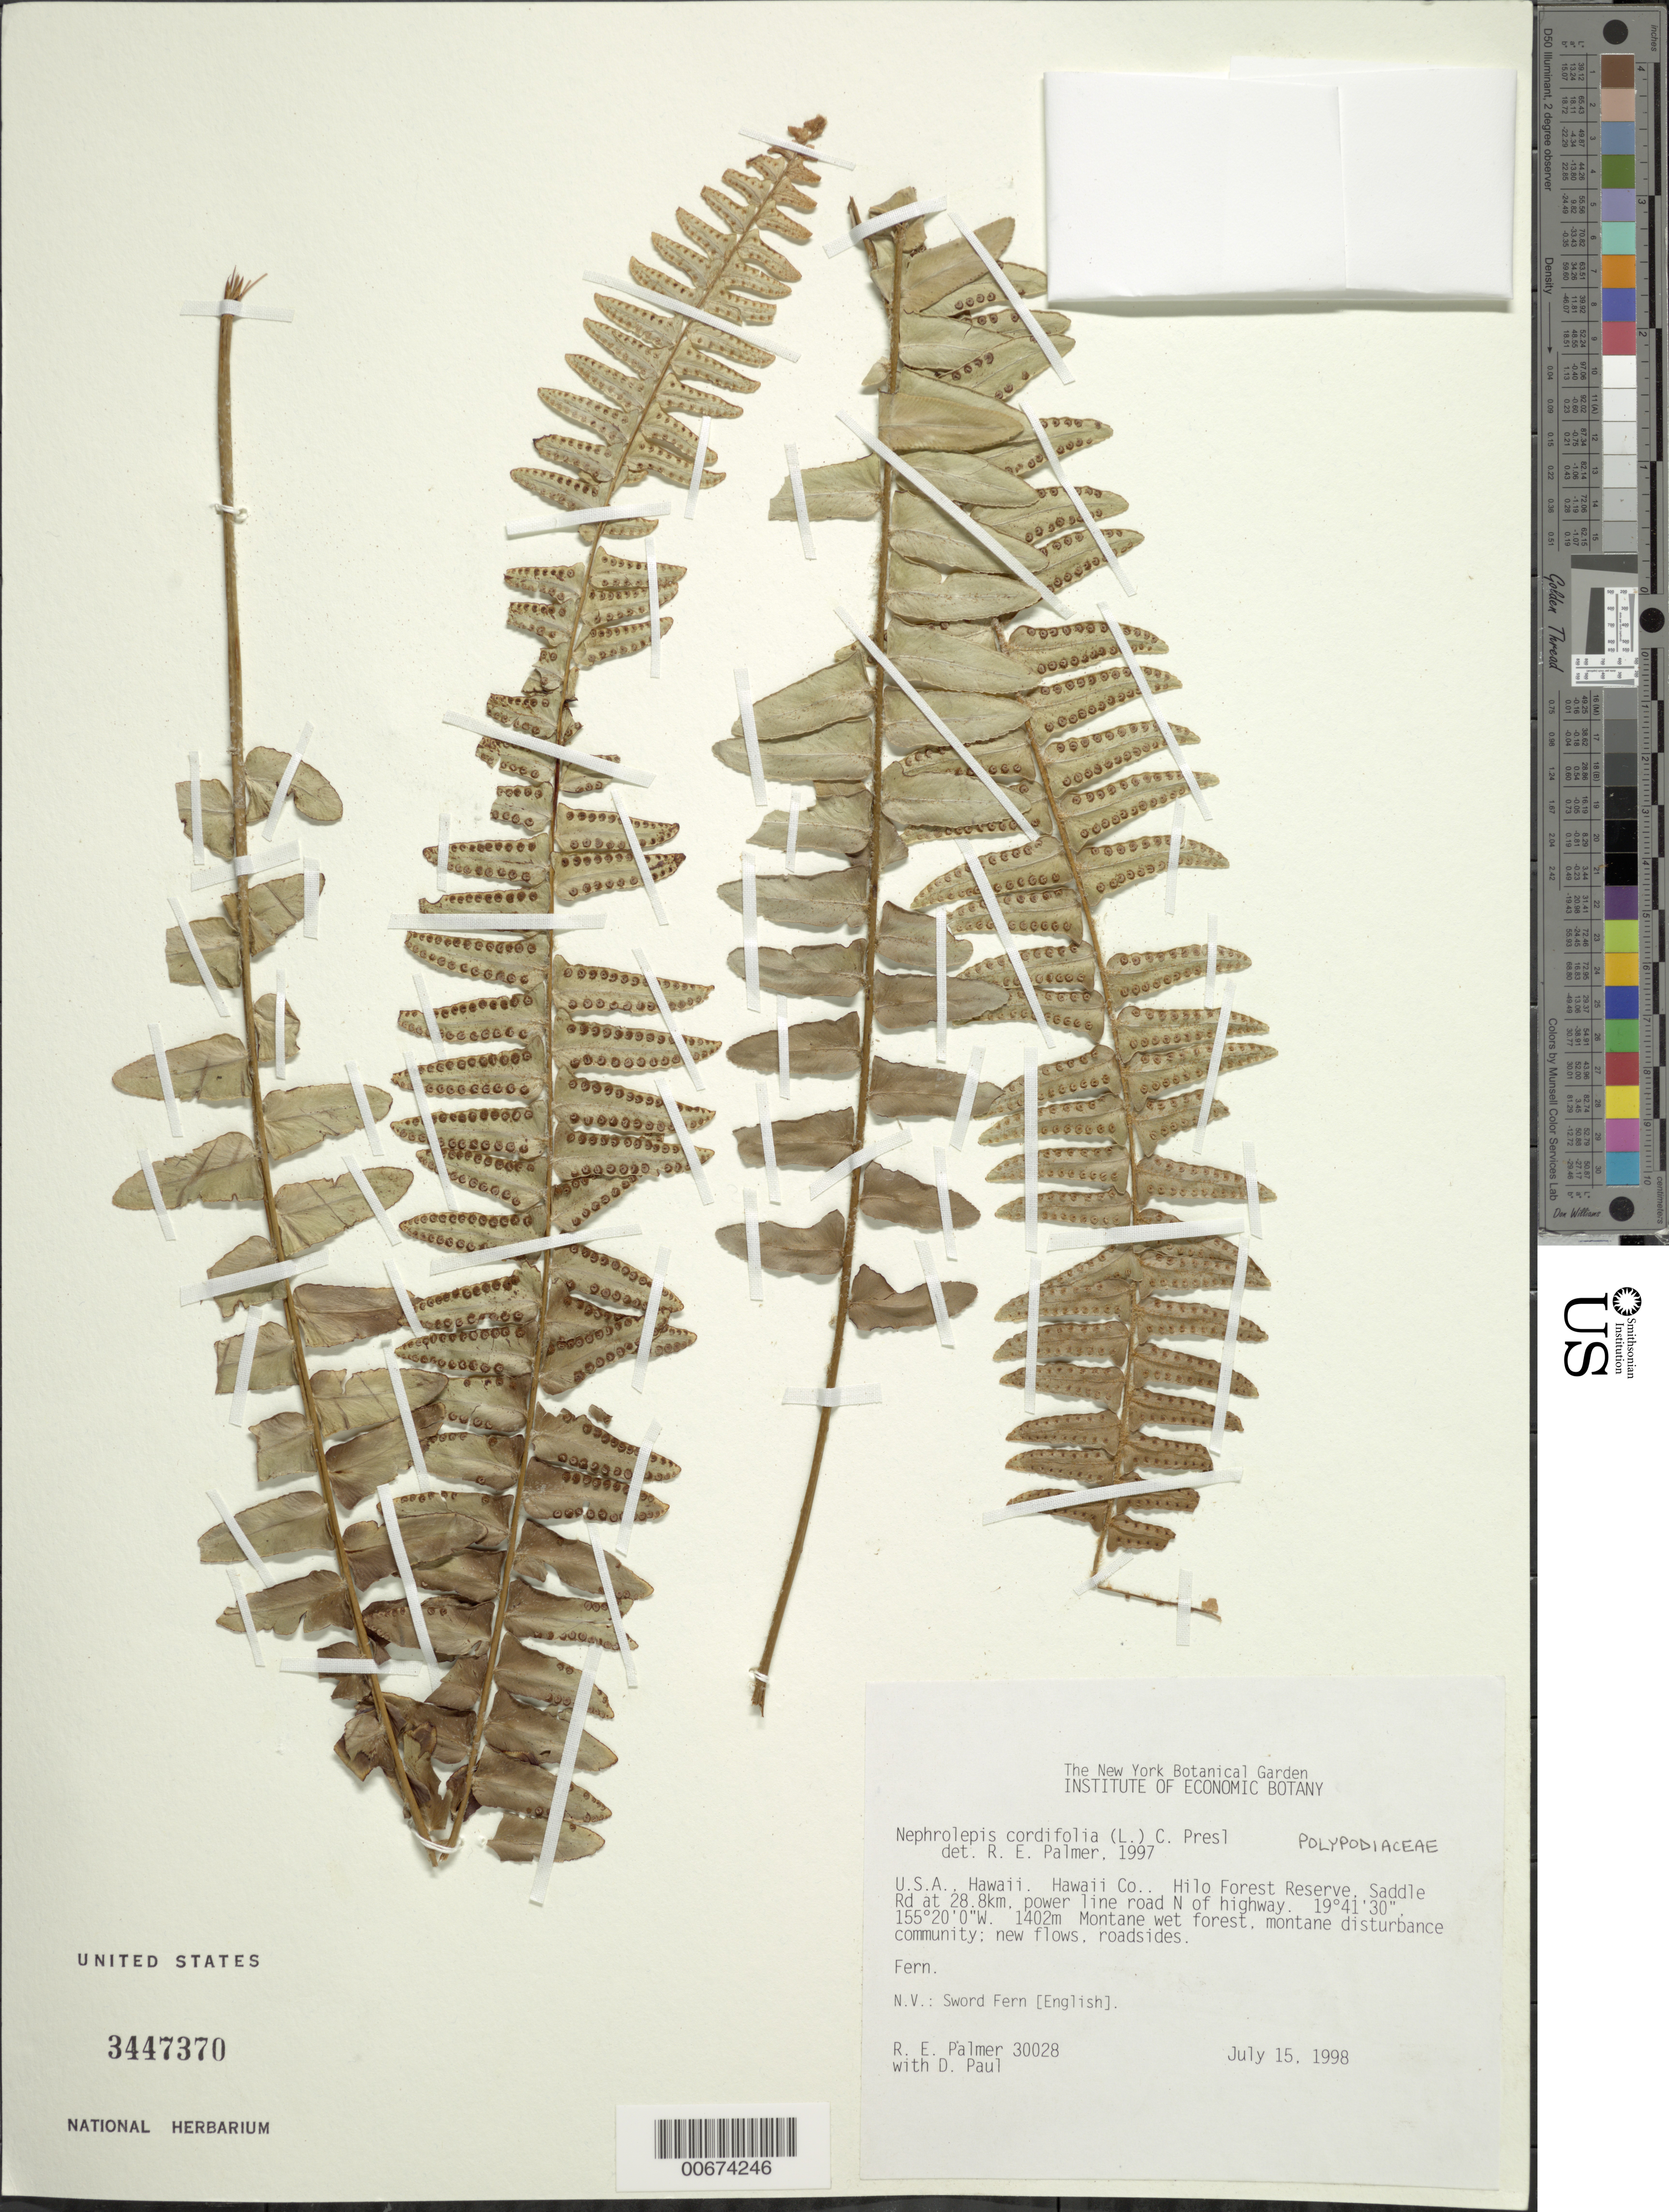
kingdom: Plantae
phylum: Tracheophyta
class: Polypodiopsida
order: Polypodiales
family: Nephrolepidaceae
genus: Nephrolepis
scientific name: Nephrolepis cordifolia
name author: (L.) C. Presl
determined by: Palmer, R. E.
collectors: R. Palmer & D. Paul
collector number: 30028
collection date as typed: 15 Jul 1998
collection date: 1998-07-15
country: United States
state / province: Hawaii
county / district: Hawaii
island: Hawaii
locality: Hawaii Co.. Hilo Forest Reserve. Saddle Rd at 28.8km, power line road N of hwy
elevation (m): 1402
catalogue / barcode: US 3447370